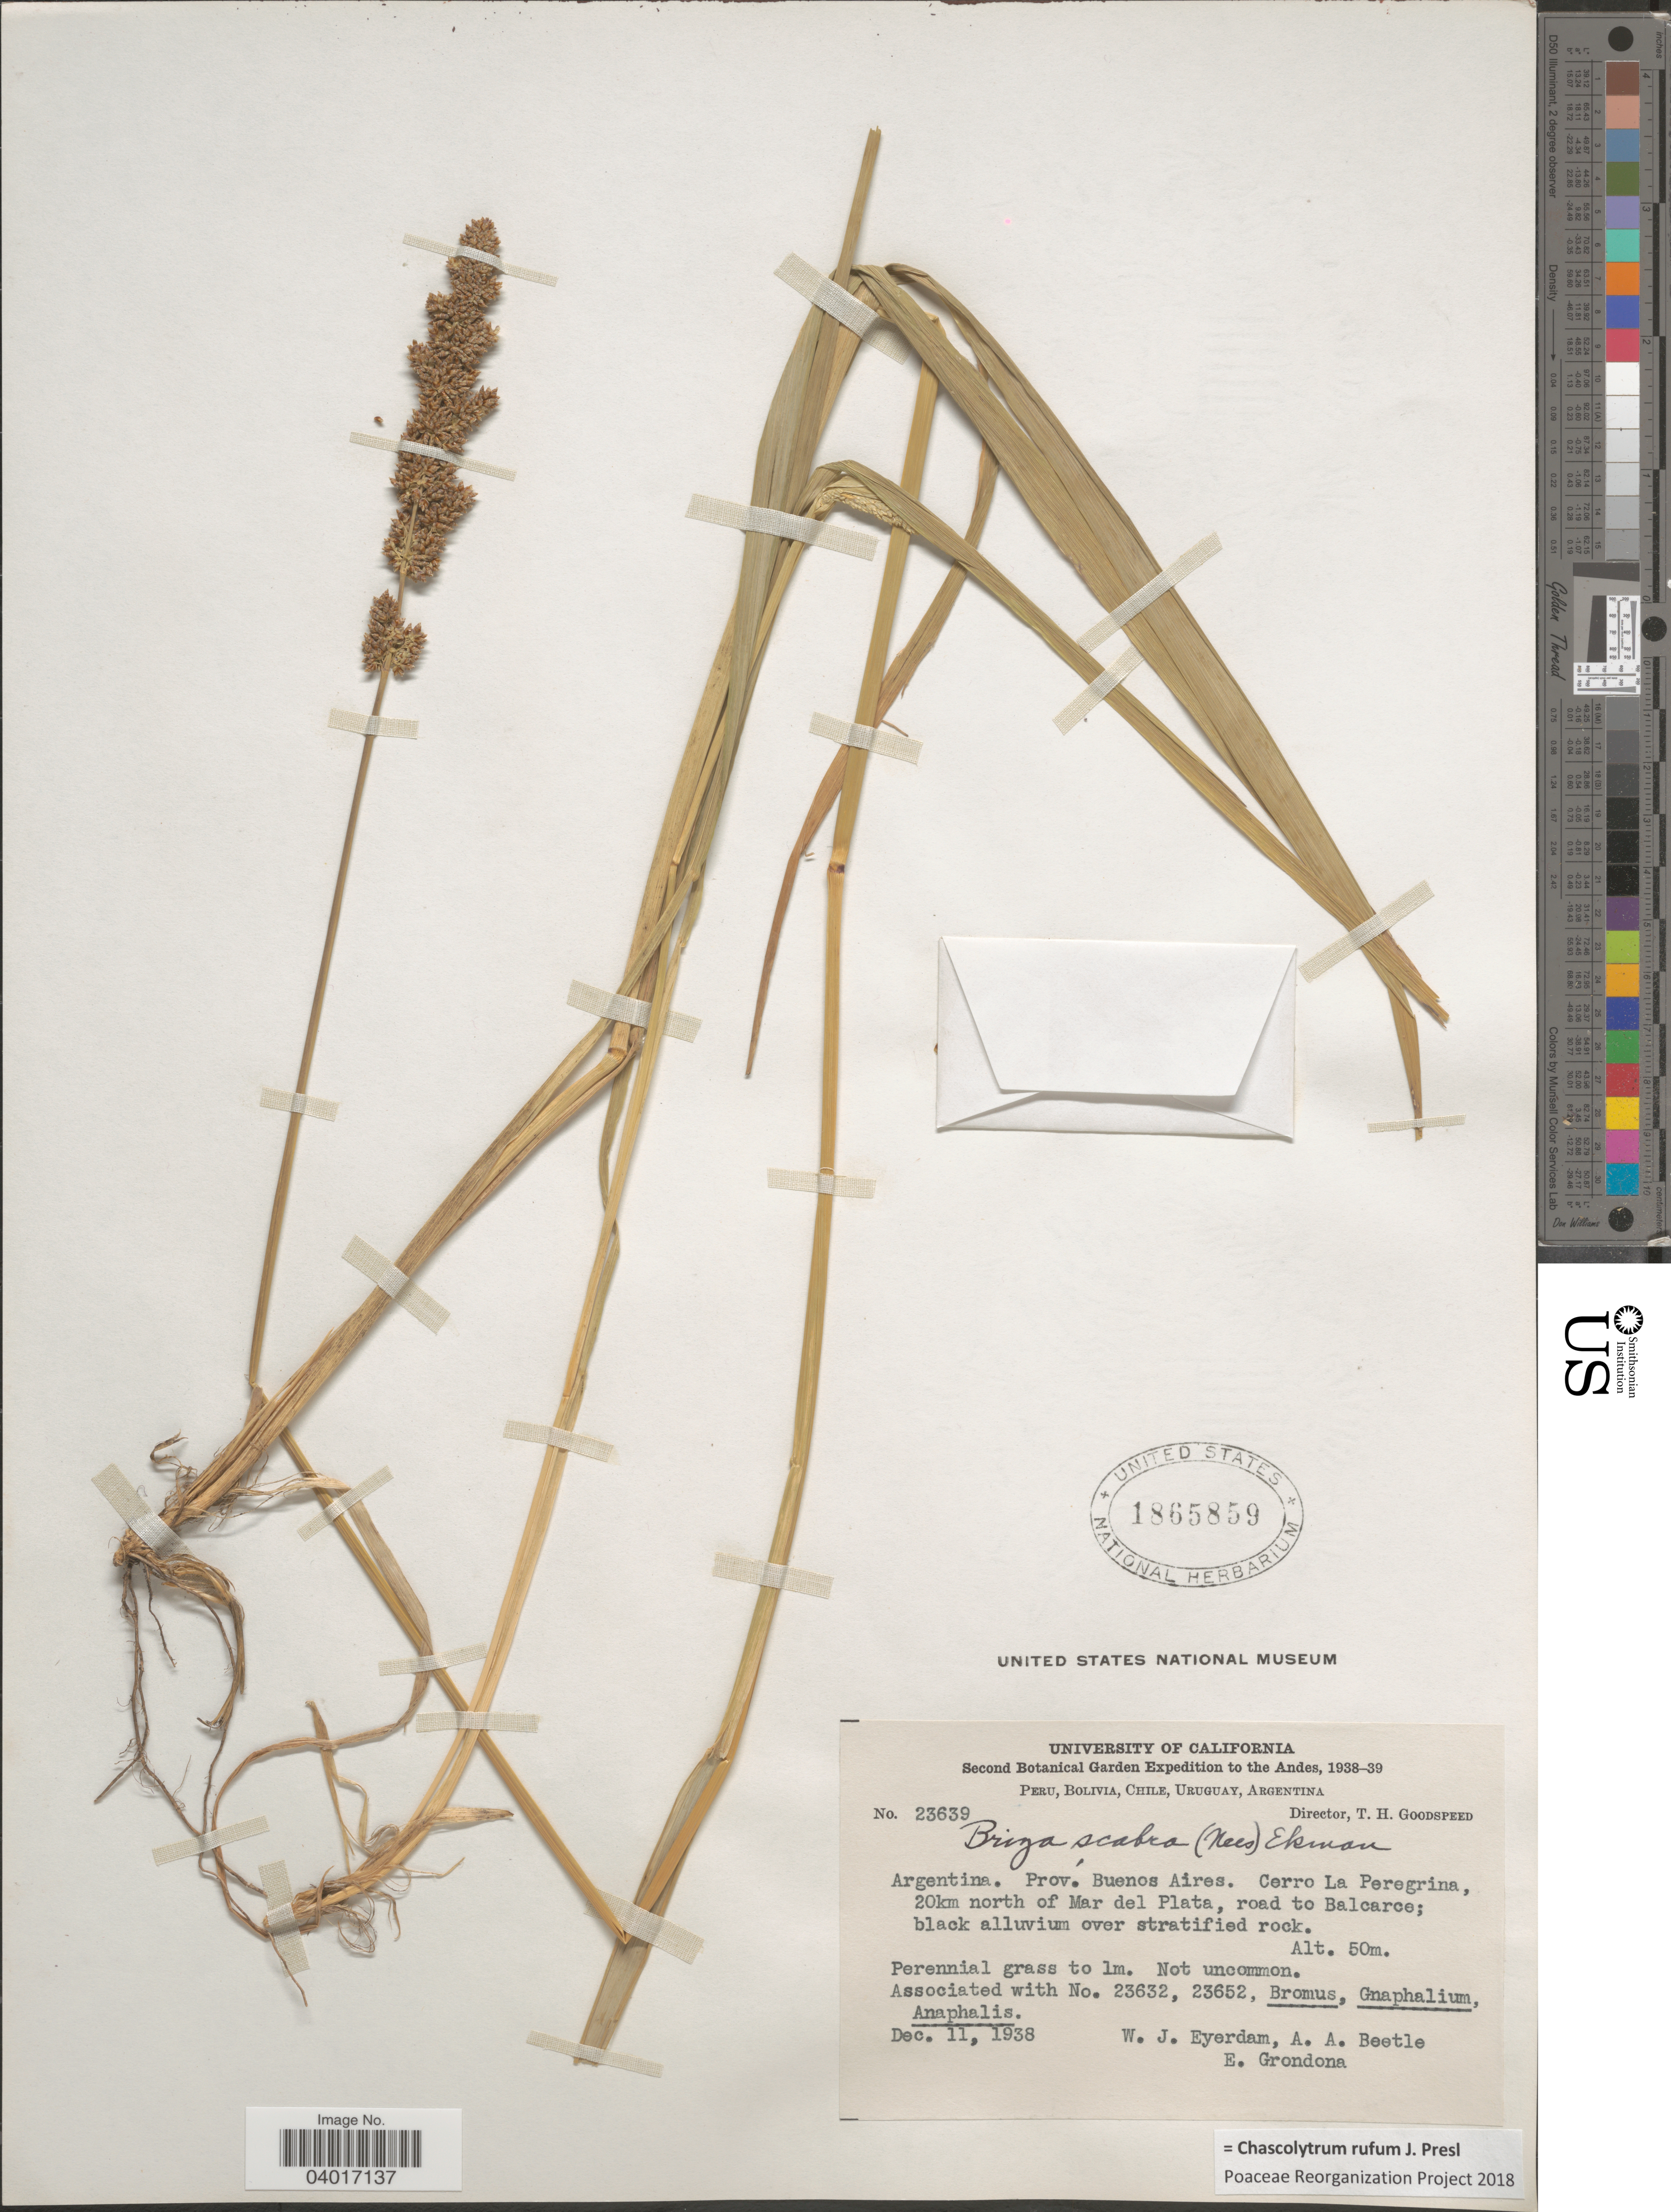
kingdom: Plantae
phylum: Tracheophyta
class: Liliopsida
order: Poales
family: Poaceae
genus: Chascolytrum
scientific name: Chascolytrum rufum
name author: C. Presl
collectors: W. J. Eyerdam, A. A. Beetle & E. Grondona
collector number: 23639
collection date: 1938-12-11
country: Argentina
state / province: Buenos Aires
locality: The Andes. Cerro La Peregrina, 20 km north of Mar del Plata, road to Balcarce.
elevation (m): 50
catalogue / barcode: US 1865859